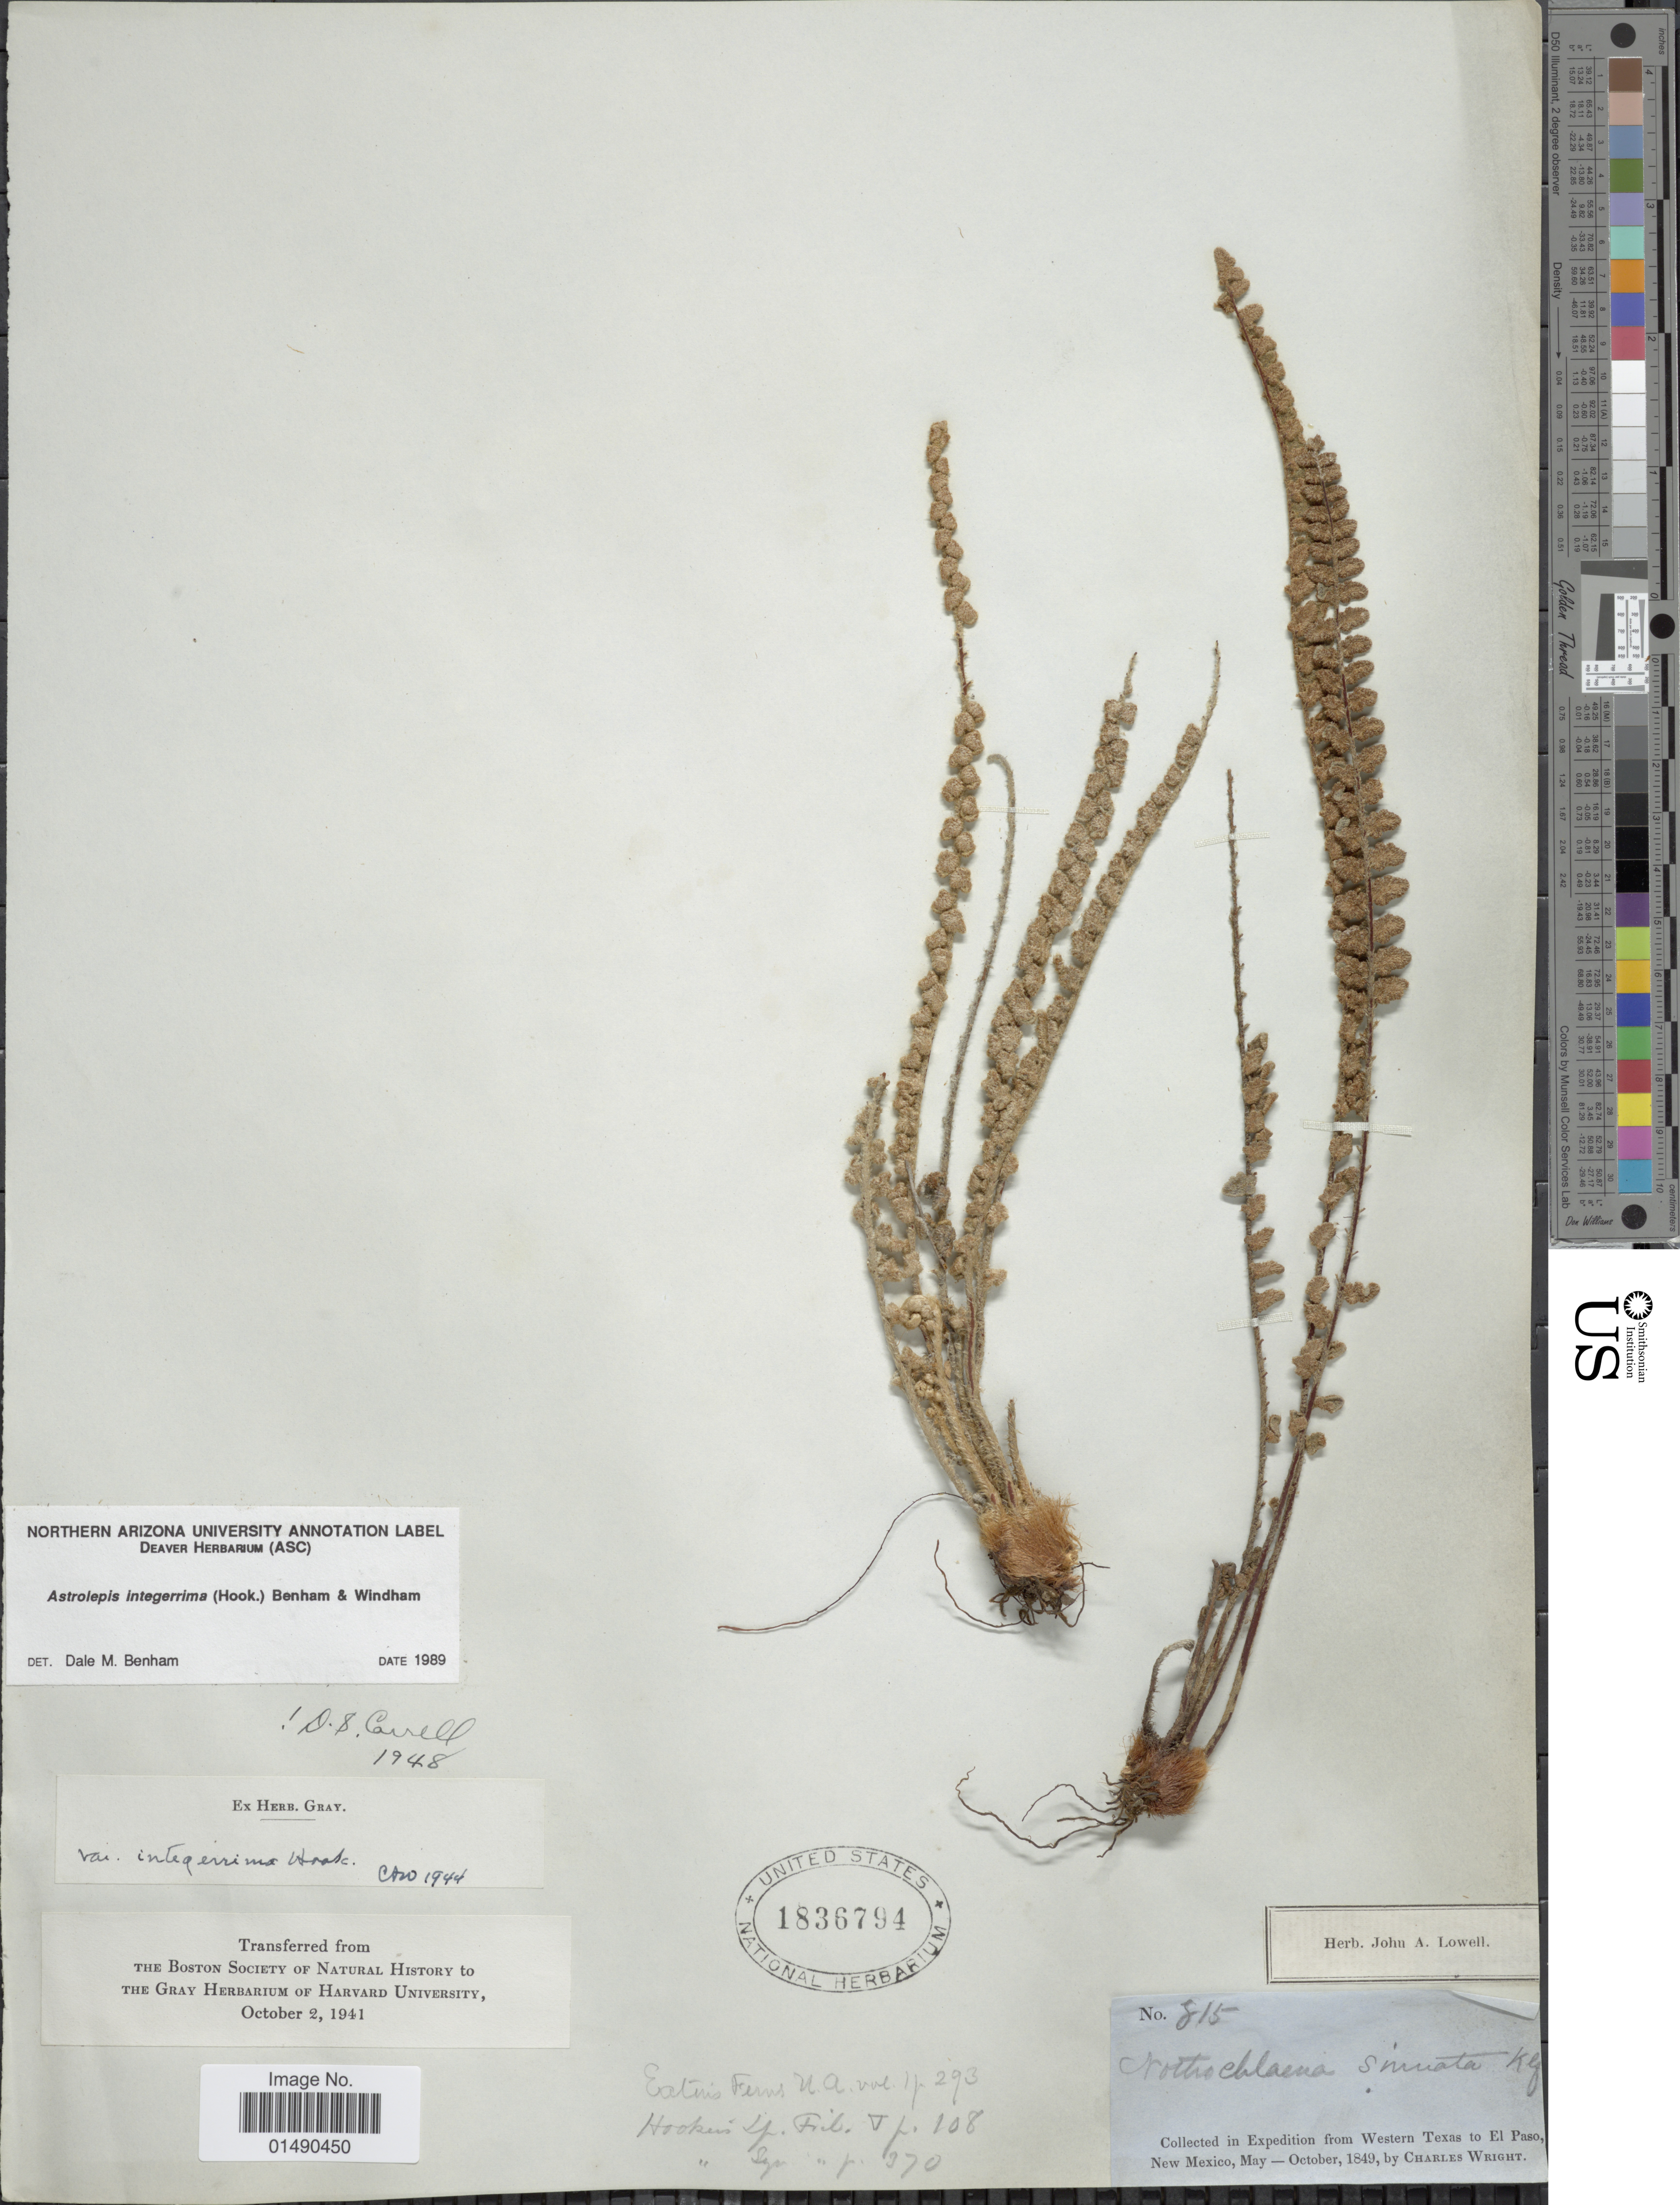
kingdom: Plantae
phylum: Tracheophyta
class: Polypodiopsida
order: Polypodiales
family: Pteridaceae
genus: Astrolepis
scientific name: Astrolepis integerrima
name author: (Hook.) D.M. Benham & Windham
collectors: C. Wright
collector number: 815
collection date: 1849-10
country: United States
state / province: New mexico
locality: Expedition from Western Texas to El Paso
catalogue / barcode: US 1836794